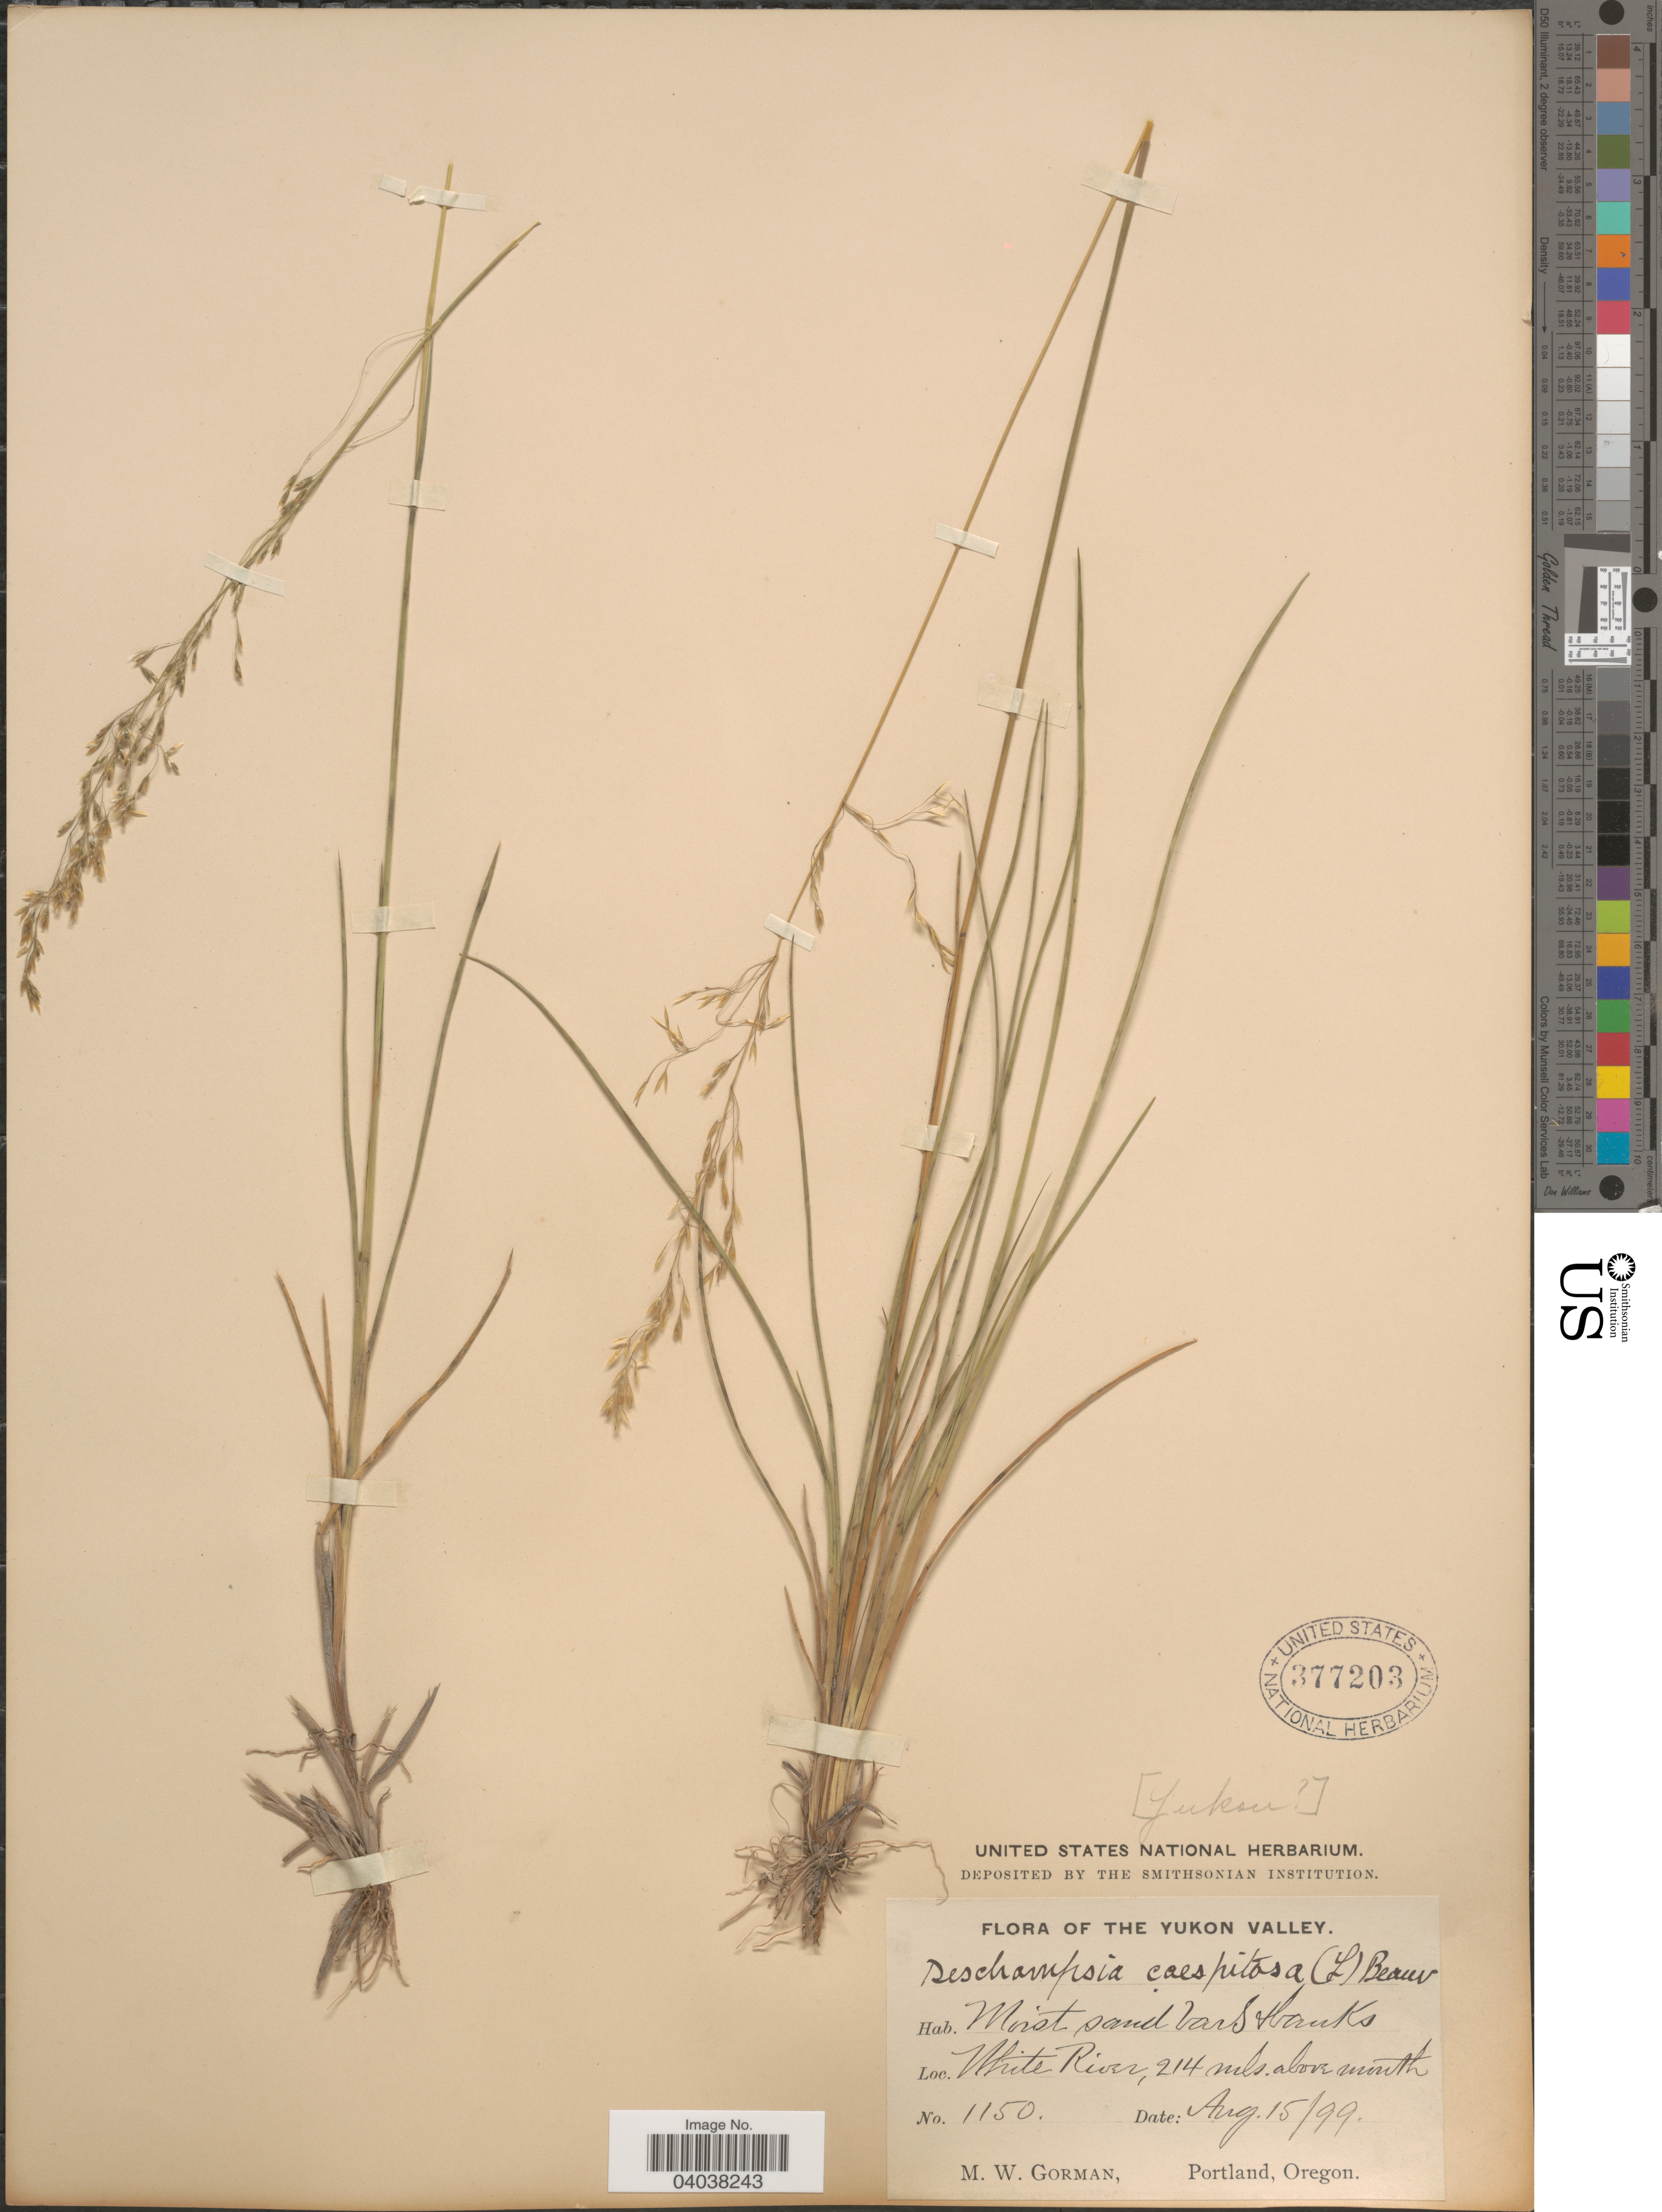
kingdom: Plantae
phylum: Tracheophyta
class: Liliopsida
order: Poales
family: Poaceae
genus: Deschampsia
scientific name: Deschampsia cespitosa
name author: (L.) P. Beauv.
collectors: M. W. Gorman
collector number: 1150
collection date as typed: Transcribed d/m/y: 15/8/99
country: Canada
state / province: Yukon Territory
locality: Yukon [unsure placement]. The Yukon Valley. White River, 214 mls. above mouth.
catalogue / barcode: US 377203